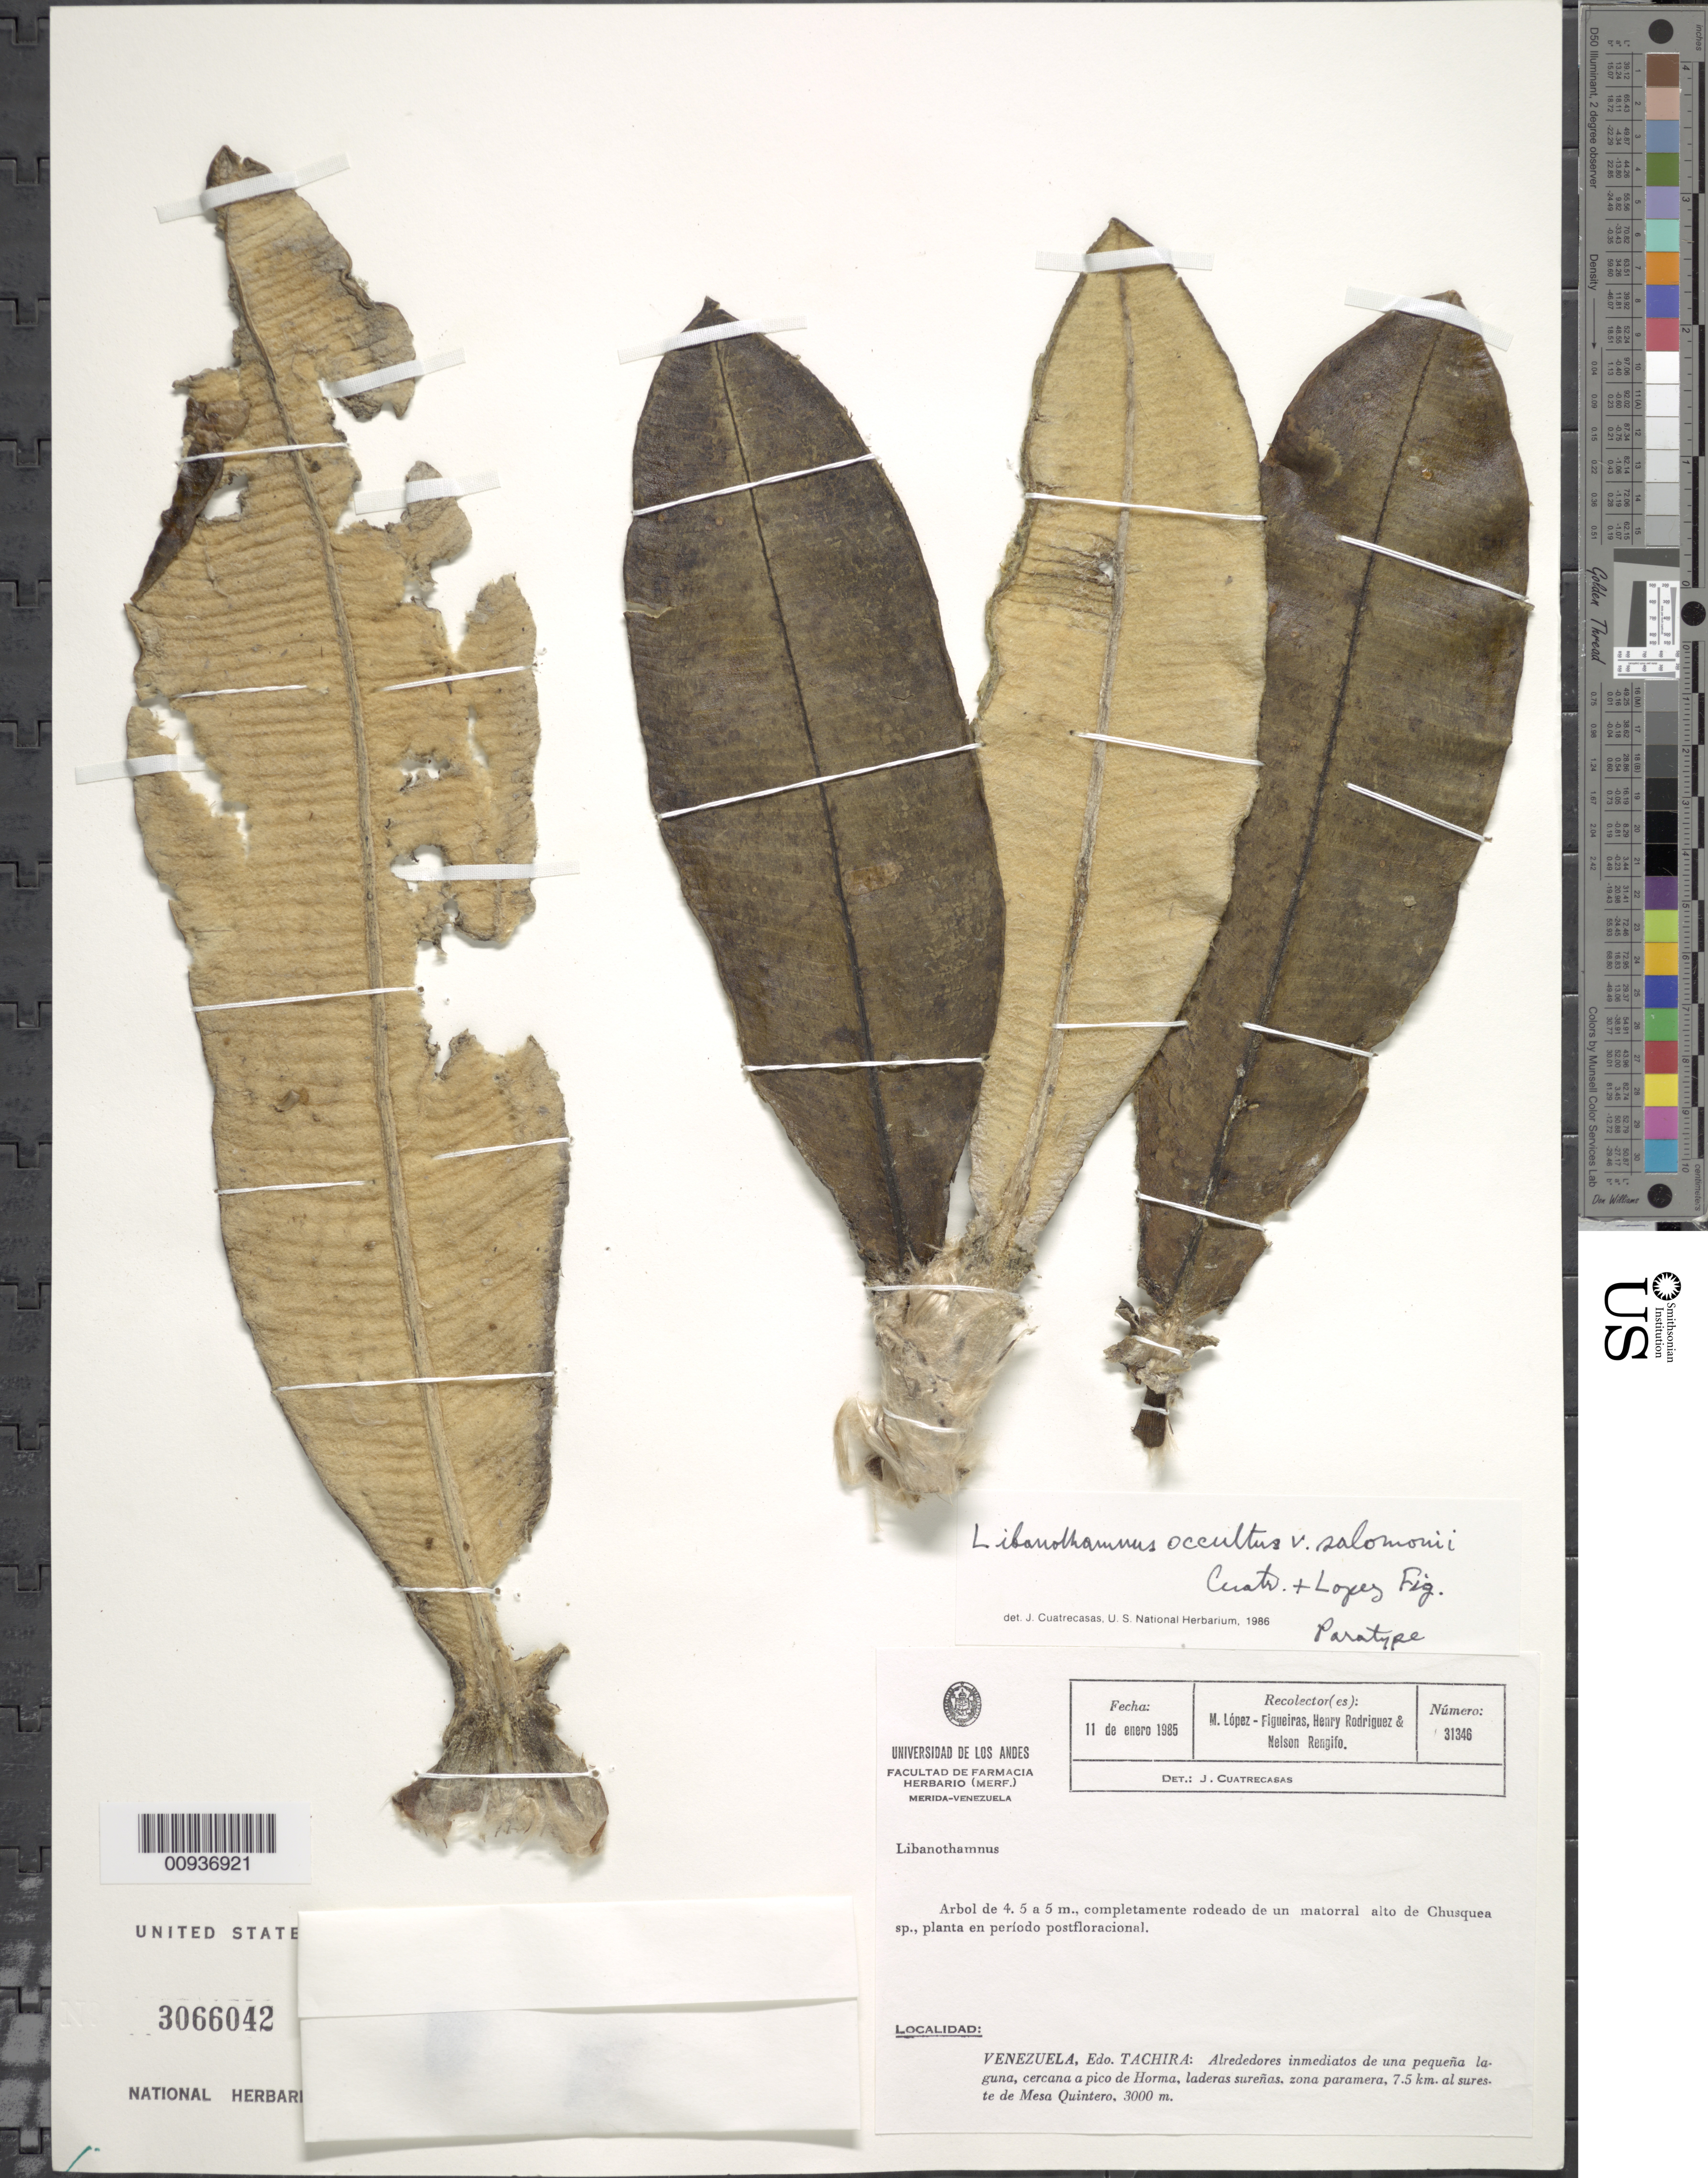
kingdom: Plantae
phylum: Tracheophyta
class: Magnoliopsida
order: Asterales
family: Asteraceae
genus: Libanothamnus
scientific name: Libanothamnus occultus subsp. occultus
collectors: M. López Figueiras, H. A. Rodriguez & N. Rengifo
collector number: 31346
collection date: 1985-01-11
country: Venezuela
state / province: Táchira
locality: Alrededores inmediatos de una pequeña laguna, cercana a pico de Horma, laderas sureñas, zona paramera, 7.5 km al sureste de Mesa Quintero.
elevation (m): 3000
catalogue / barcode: US 3066042